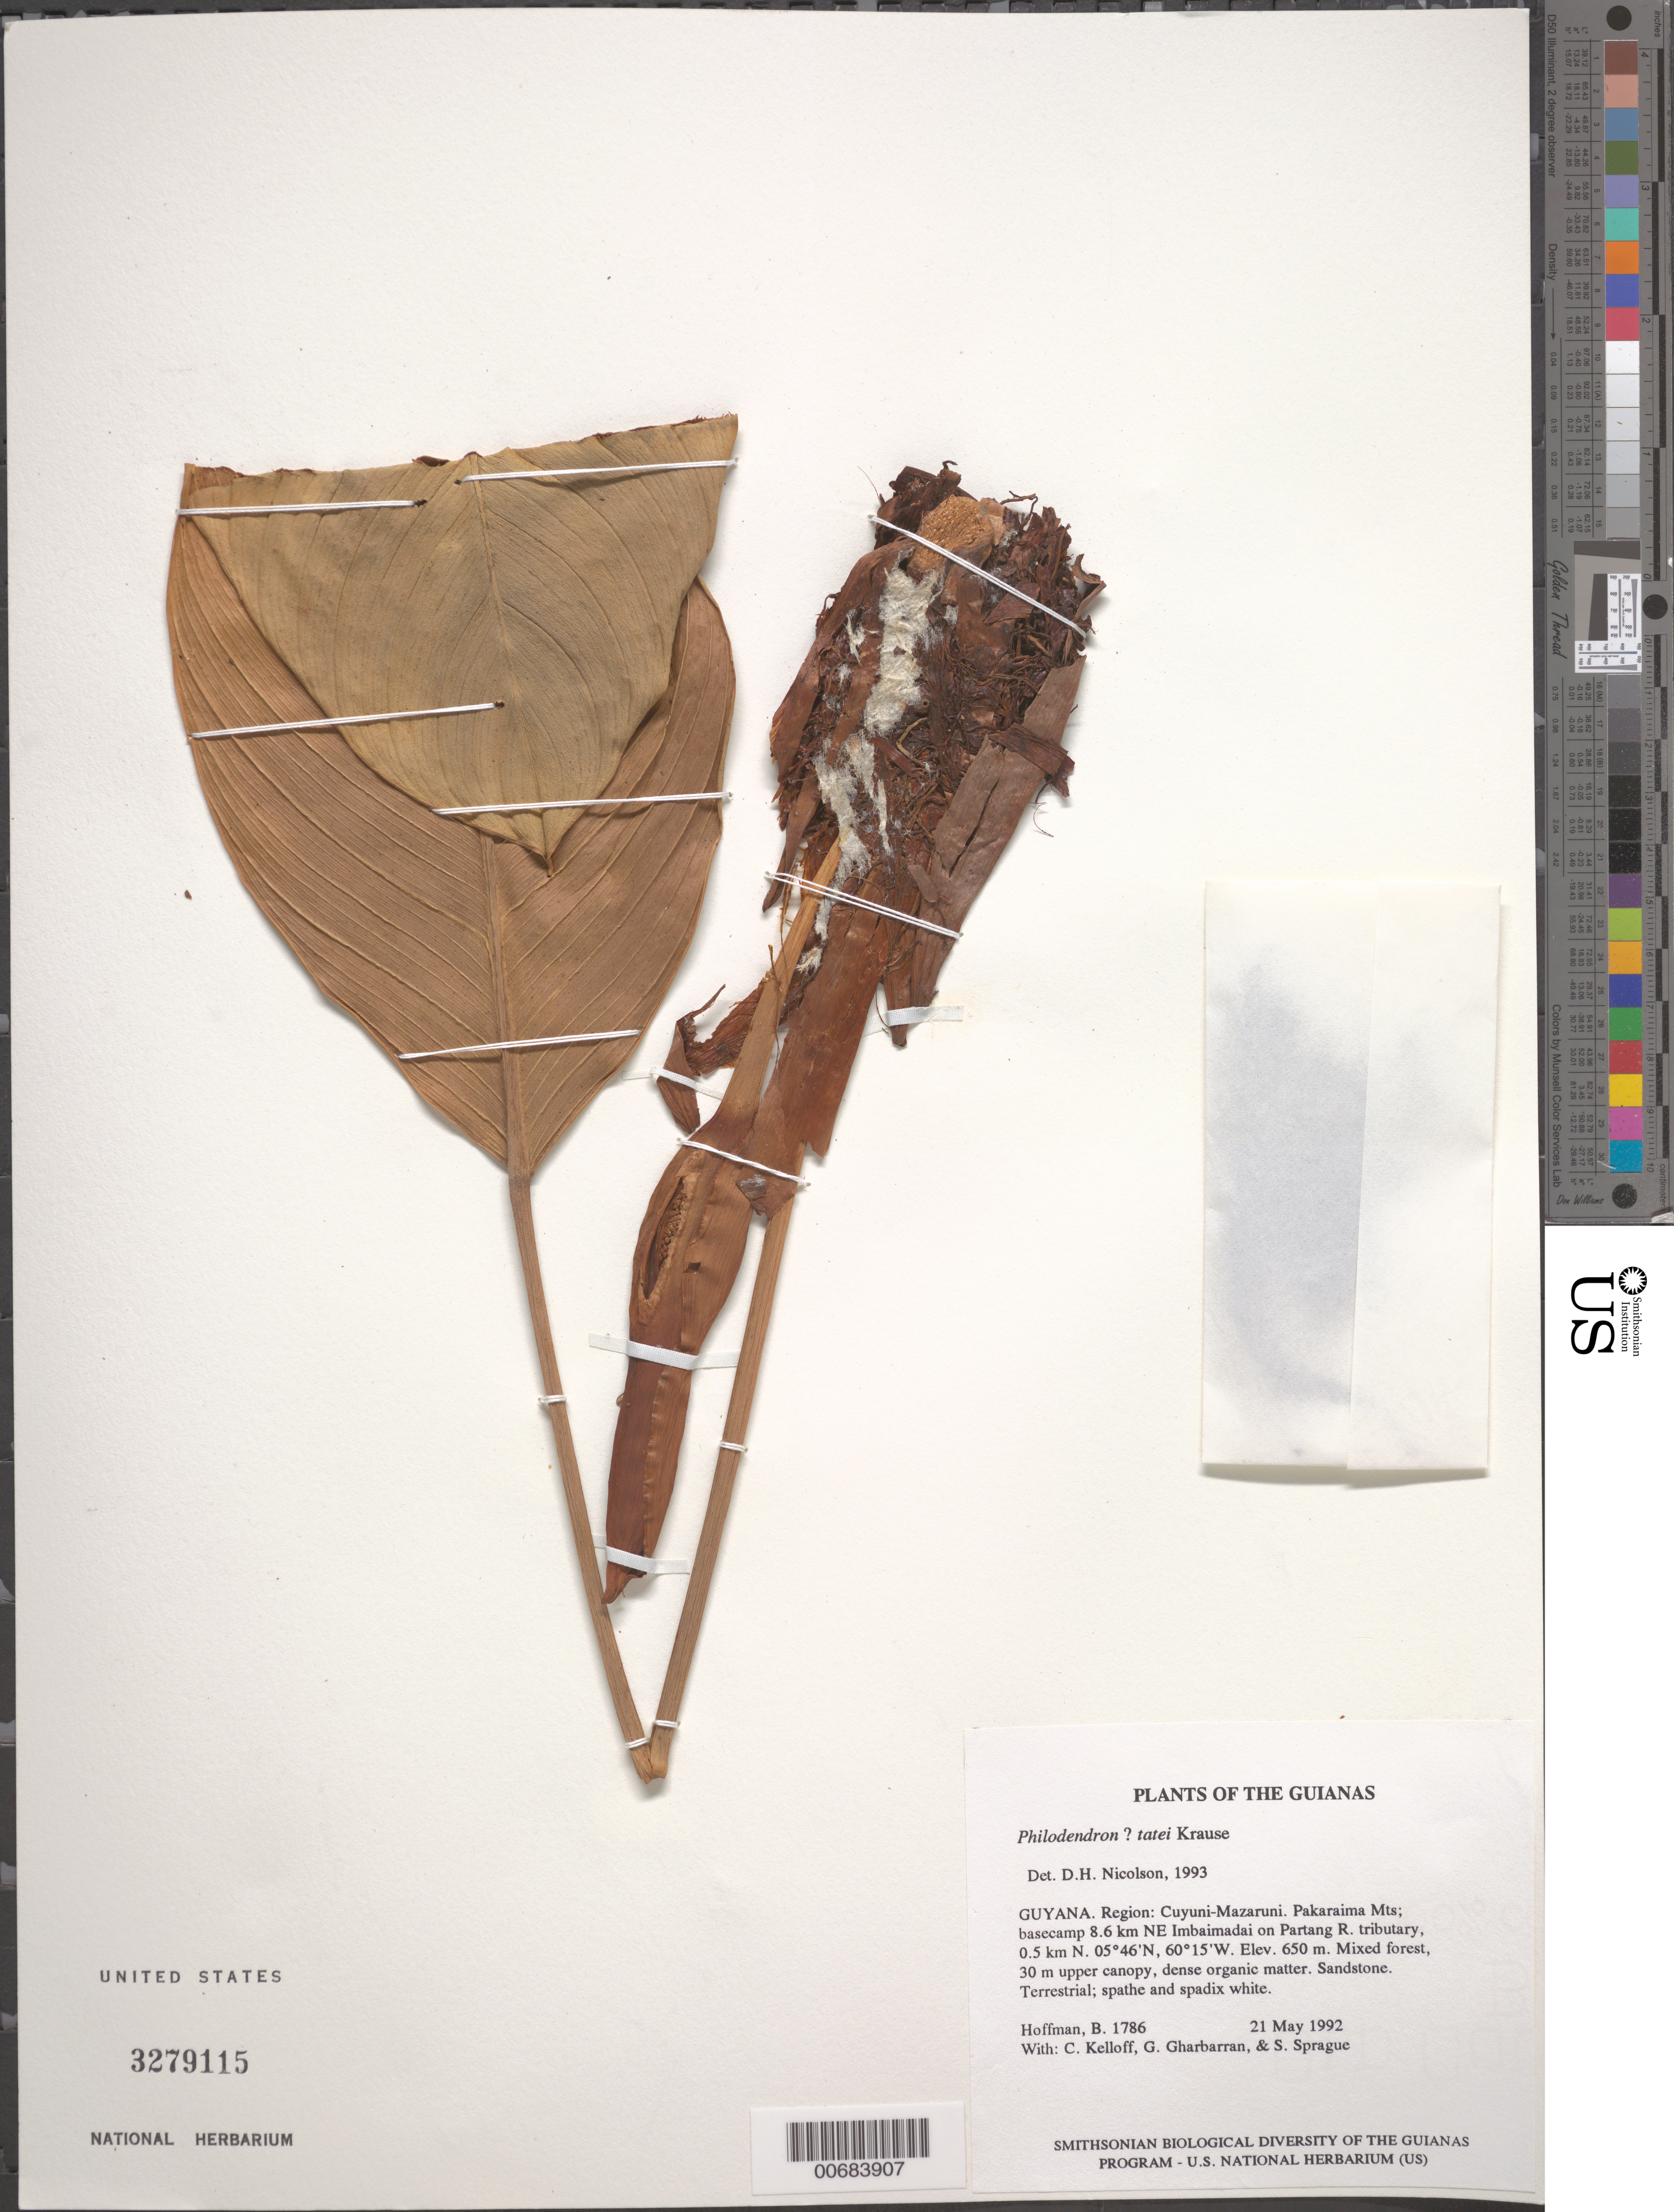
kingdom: Plantae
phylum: Tracheophyta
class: Liliopsida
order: Alismatales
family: Araceae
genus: Philodendron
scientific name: Philodendron tatei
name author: K. Krause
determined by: Nicolson, Dan H.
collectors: B. Hoffman, C. L. Kelloff, G. Gharbarran & S. Sprague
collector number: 1786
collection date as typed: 21 May 1992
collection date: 1992-05-21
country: Guyana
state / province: Cuyuni-Mazaruni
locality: Pakaraima Mts; basecamp 8.6 km NE Imbaimadai on Partang River tributary, 0.5 km N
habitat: Mixed forest, 30 m upper canopy, dense organic matter. Sandstone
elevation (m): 650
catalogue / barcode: US 3279115